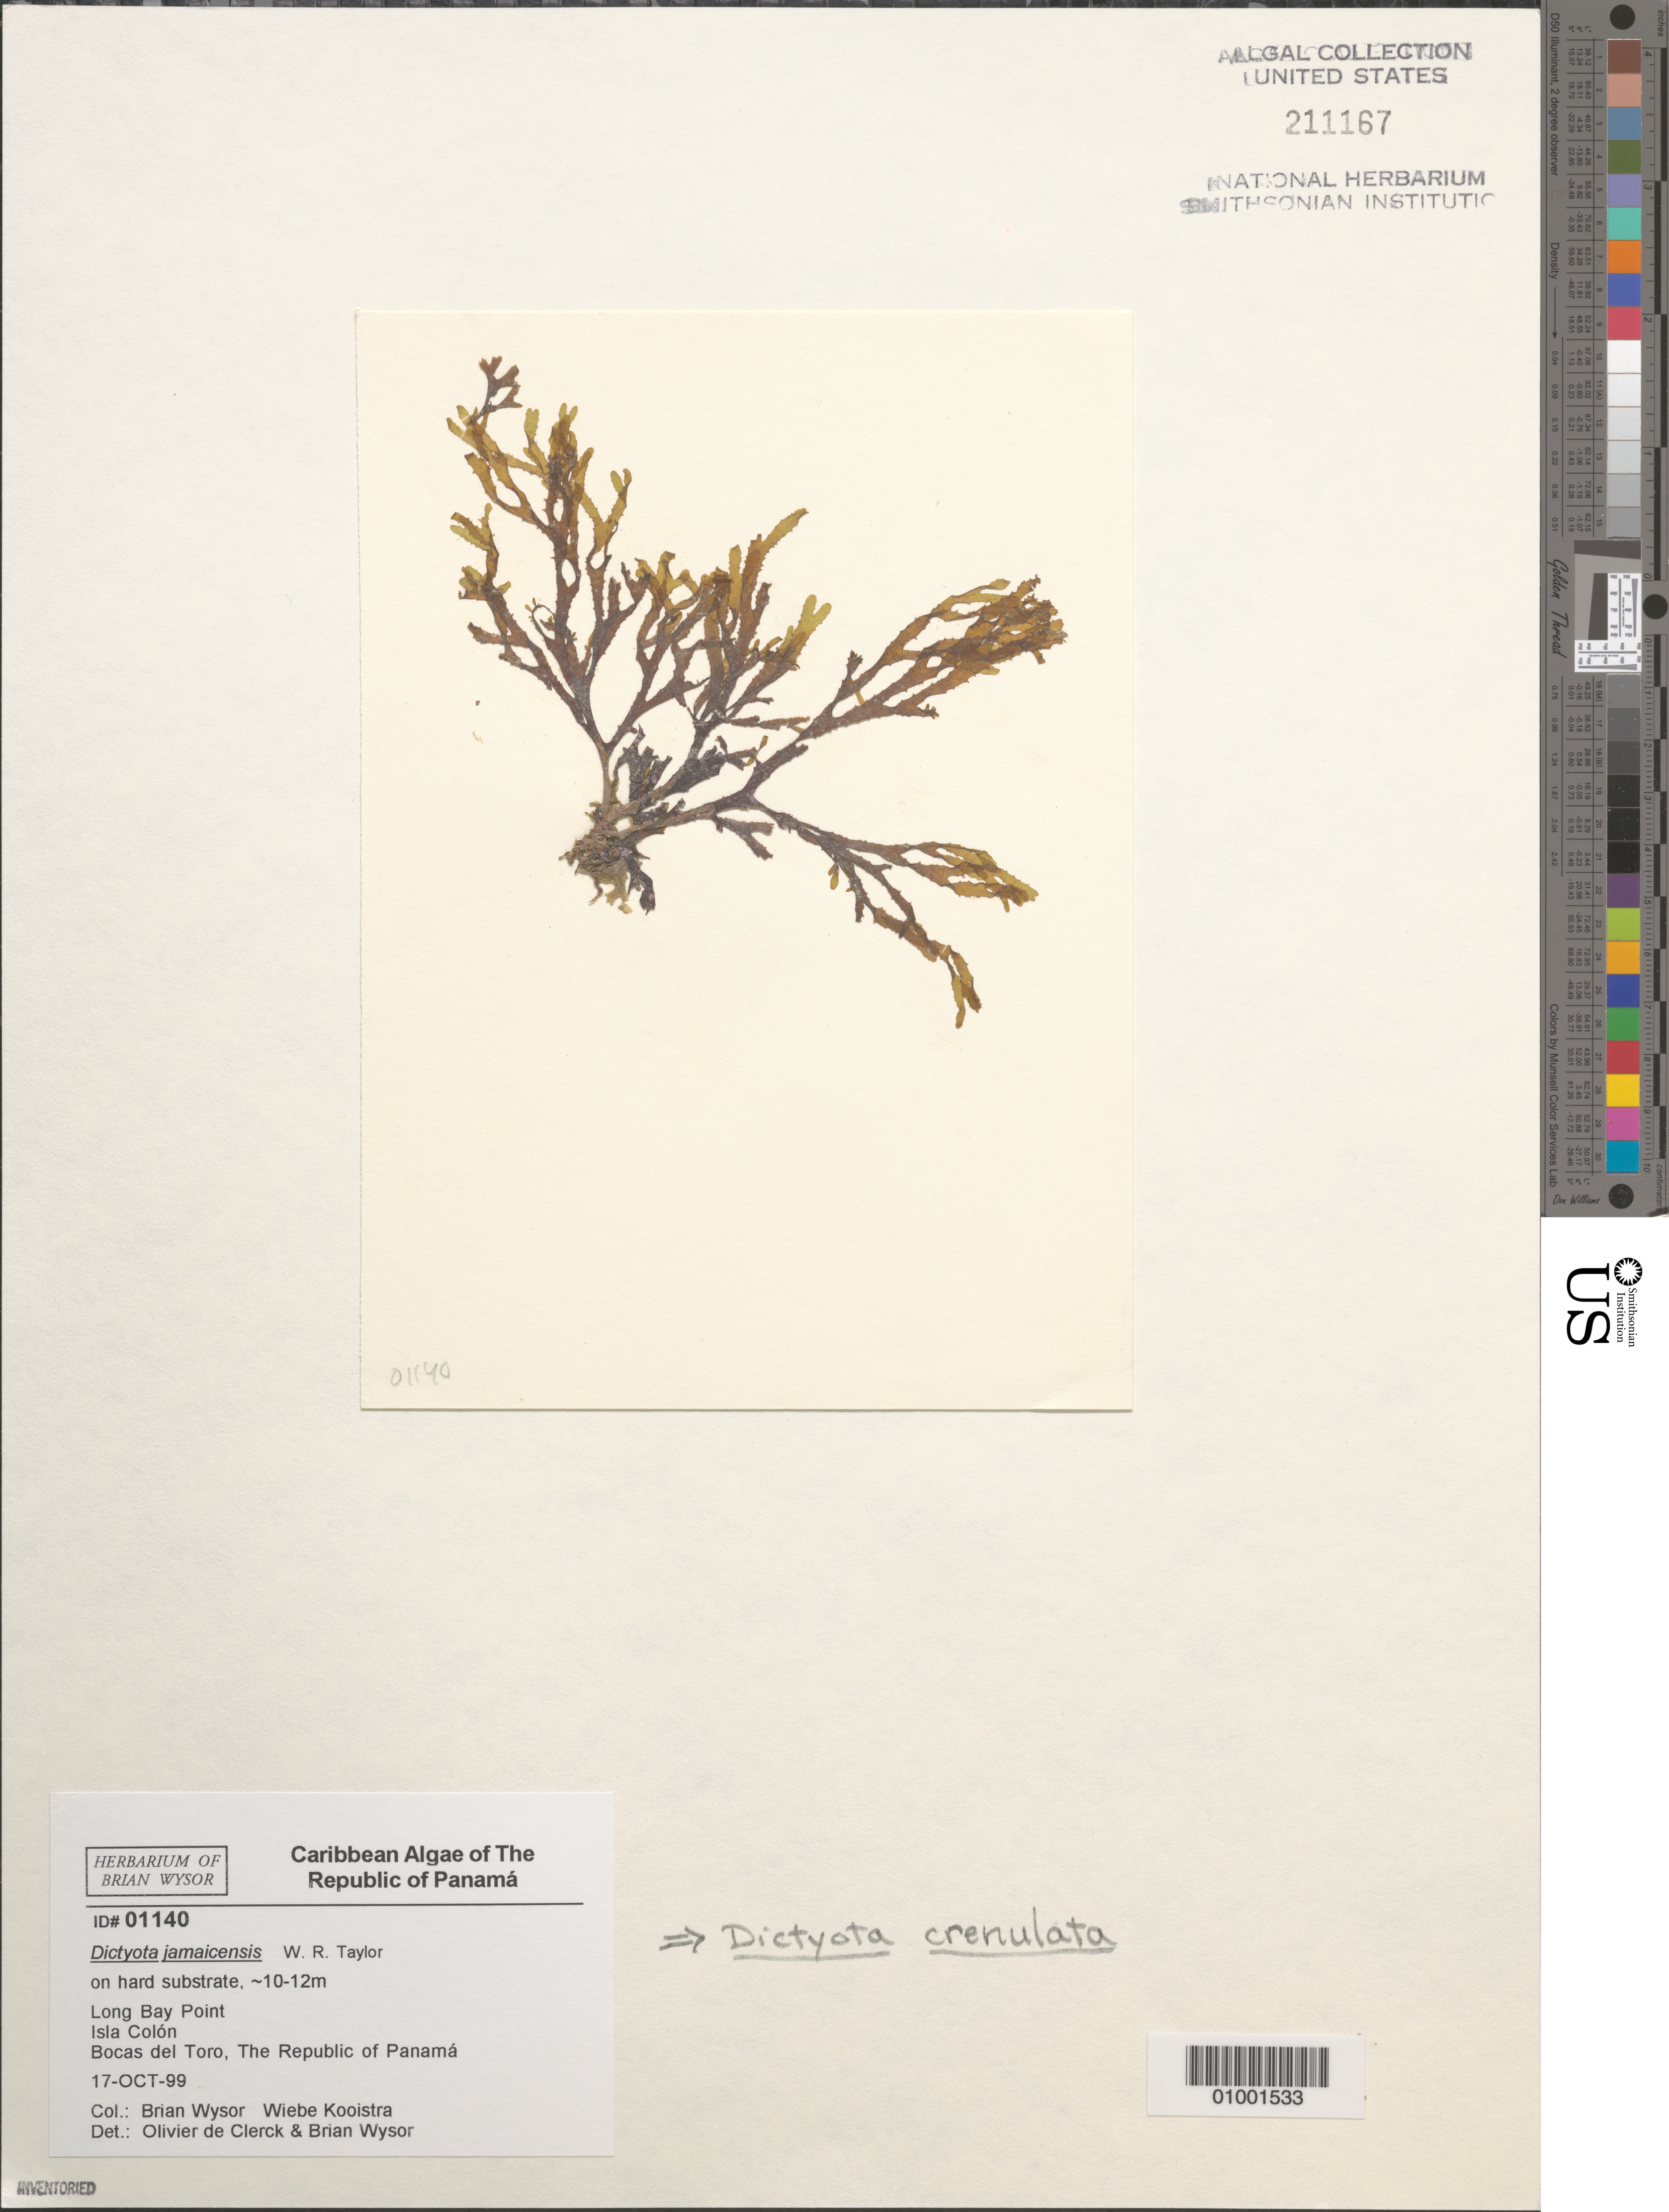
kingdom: Chromista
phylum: Ochrophyta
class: Phaeophyceae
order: Dictyotales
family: Dictyotaceae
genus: Dictyota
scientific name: Dictyota crenulata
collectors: B. Wysor & W. Kooistra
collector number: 01140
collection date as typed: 17 Oct 1999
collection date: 1999-10-17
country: Panama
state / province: Bocas del Toro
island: Colón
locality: Long Bay Point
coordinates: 9 24' 00" N, 82 13' 39" W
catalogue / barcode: US 211167